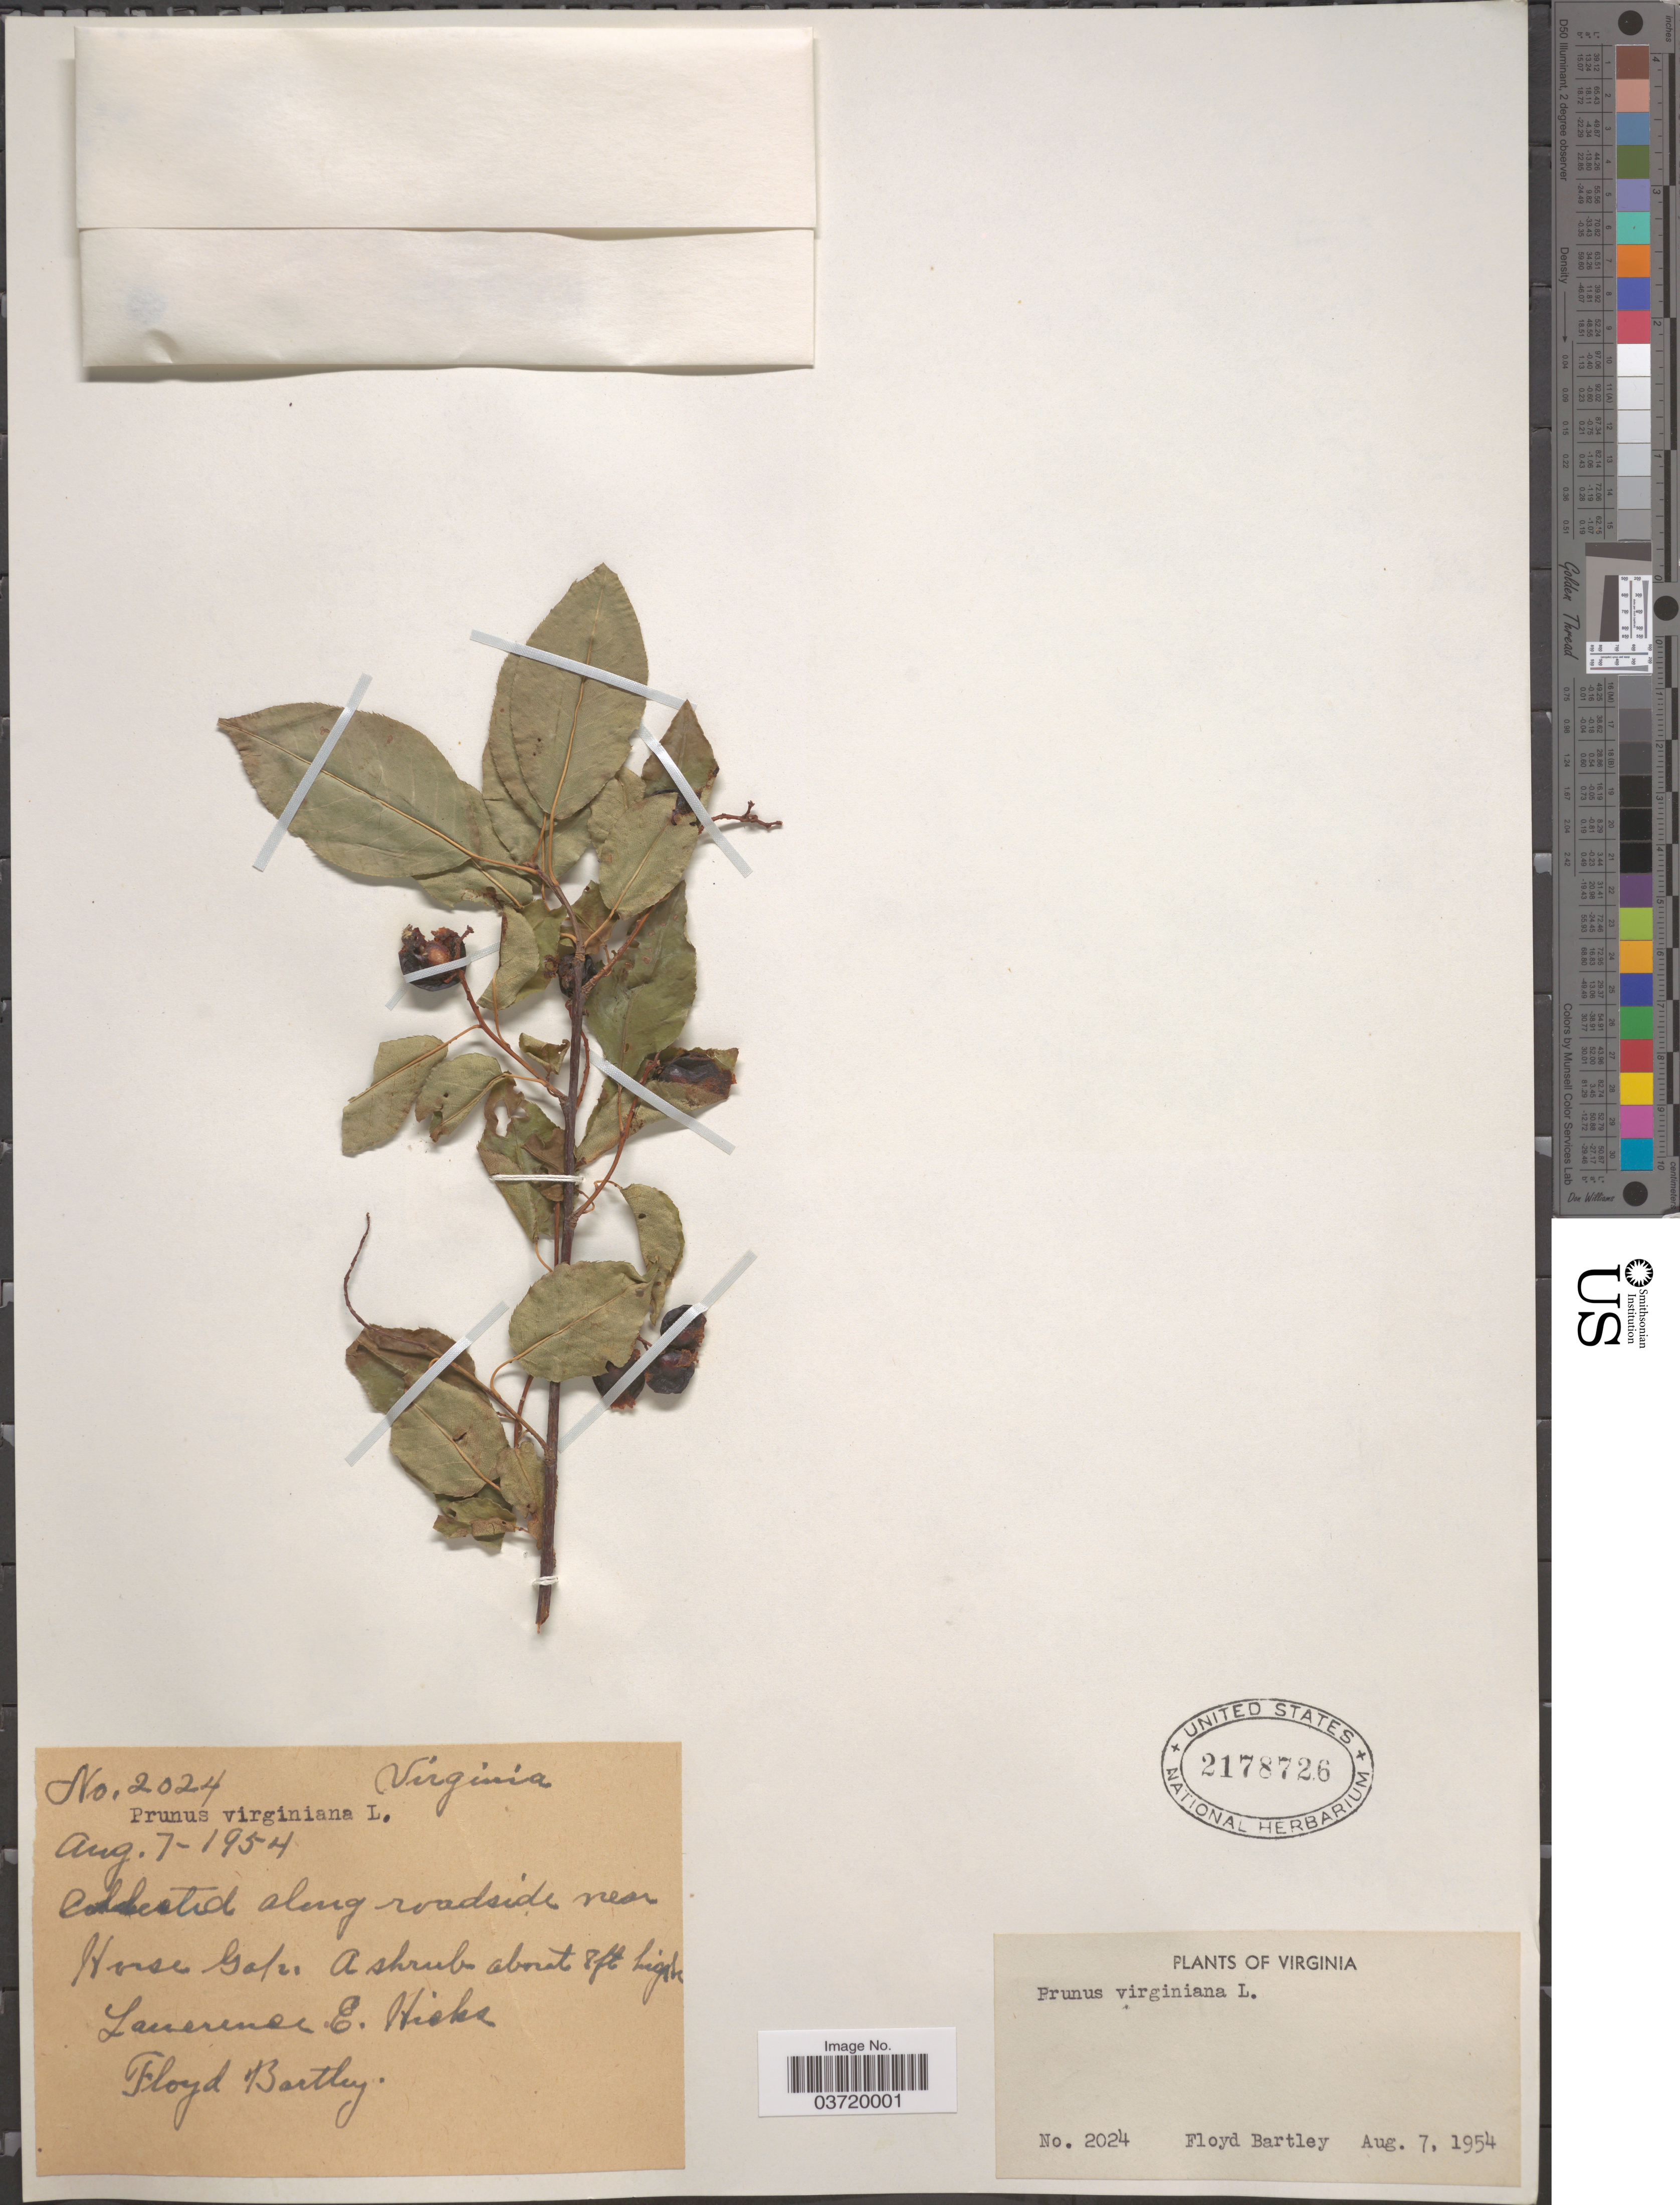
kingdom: Plantae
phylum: Tracheophyta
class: Magnoliopsida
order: Rosales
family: Rosaceae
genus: Prunus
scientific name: Prunus virginiana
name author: L.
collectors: L. E. Hicks & F. Bartley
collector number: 2024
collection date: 1954-08-07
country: United States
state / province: Virginia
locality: Along roadside near Horse Gap.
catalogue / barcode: US 2178726